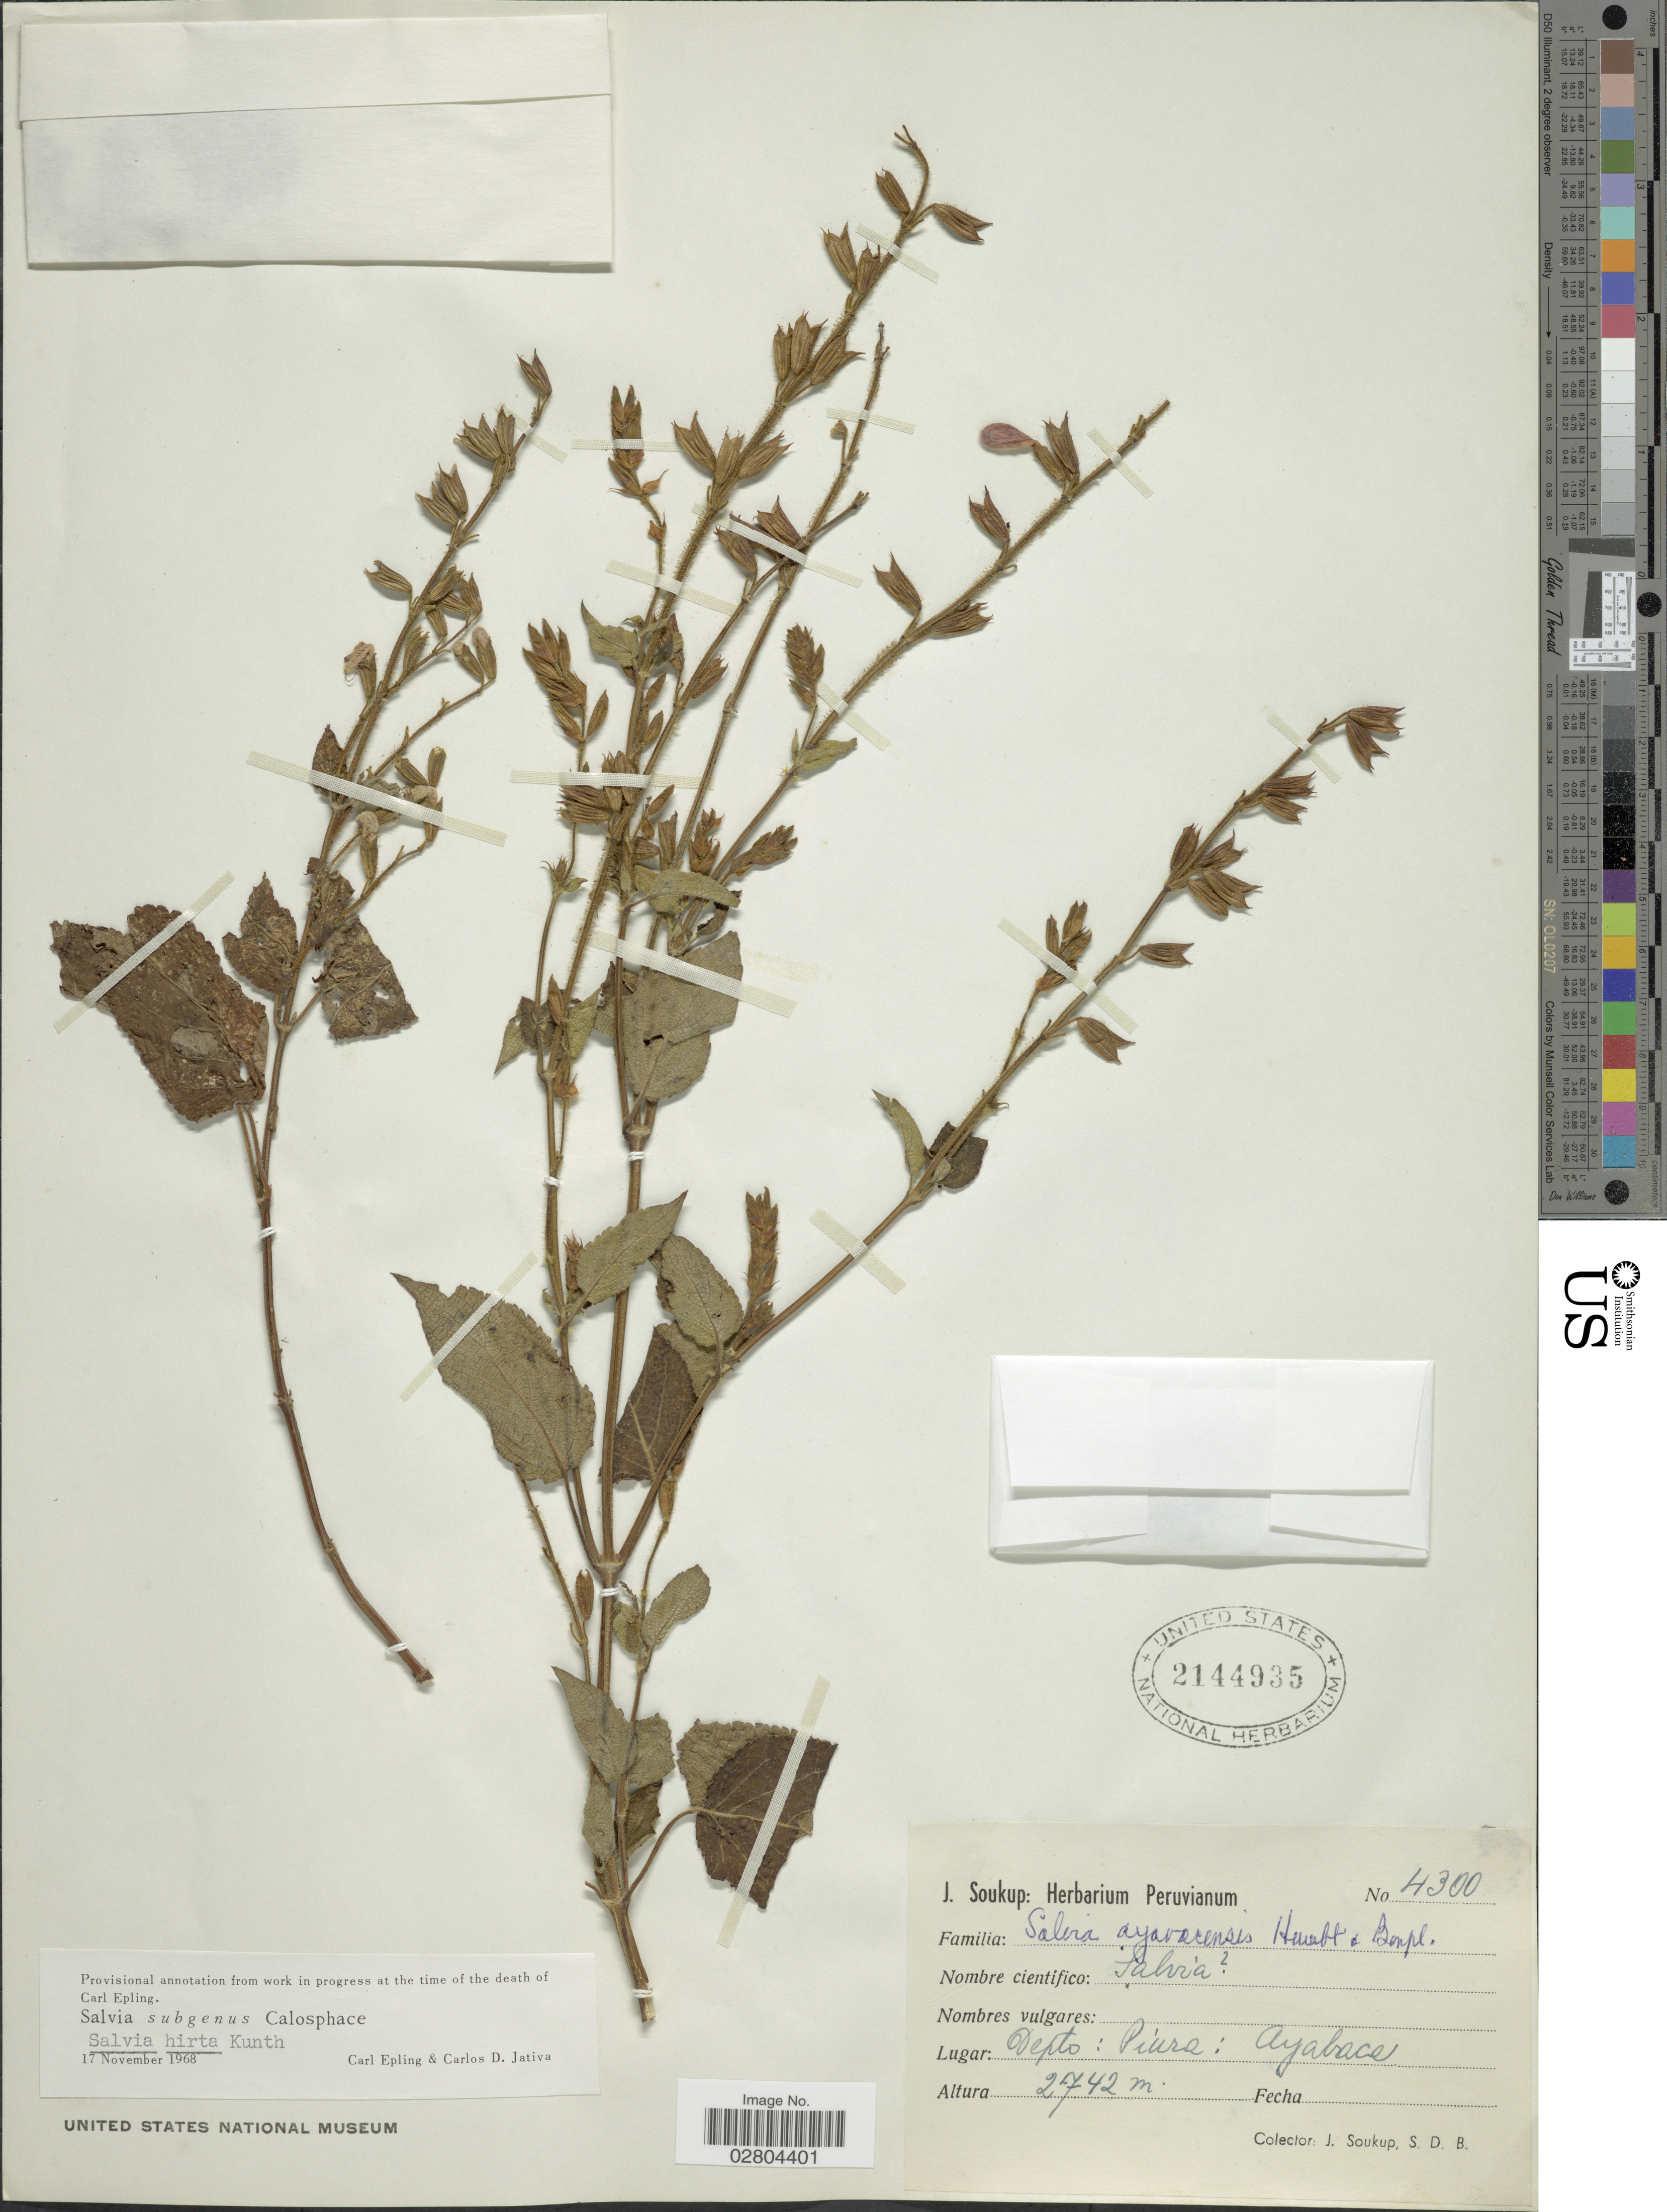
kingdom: Plantae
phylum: Tracheophyta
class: Magnoliopsida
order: Lamiales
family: Lamiaceae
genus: Salvia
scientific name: Salvia hirta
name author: Kunth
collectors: J. Soukup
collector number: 4300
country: Peru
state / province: Piura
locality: Depto: Piura: Ayabaca.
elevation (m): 2742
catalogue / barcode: US 2144935